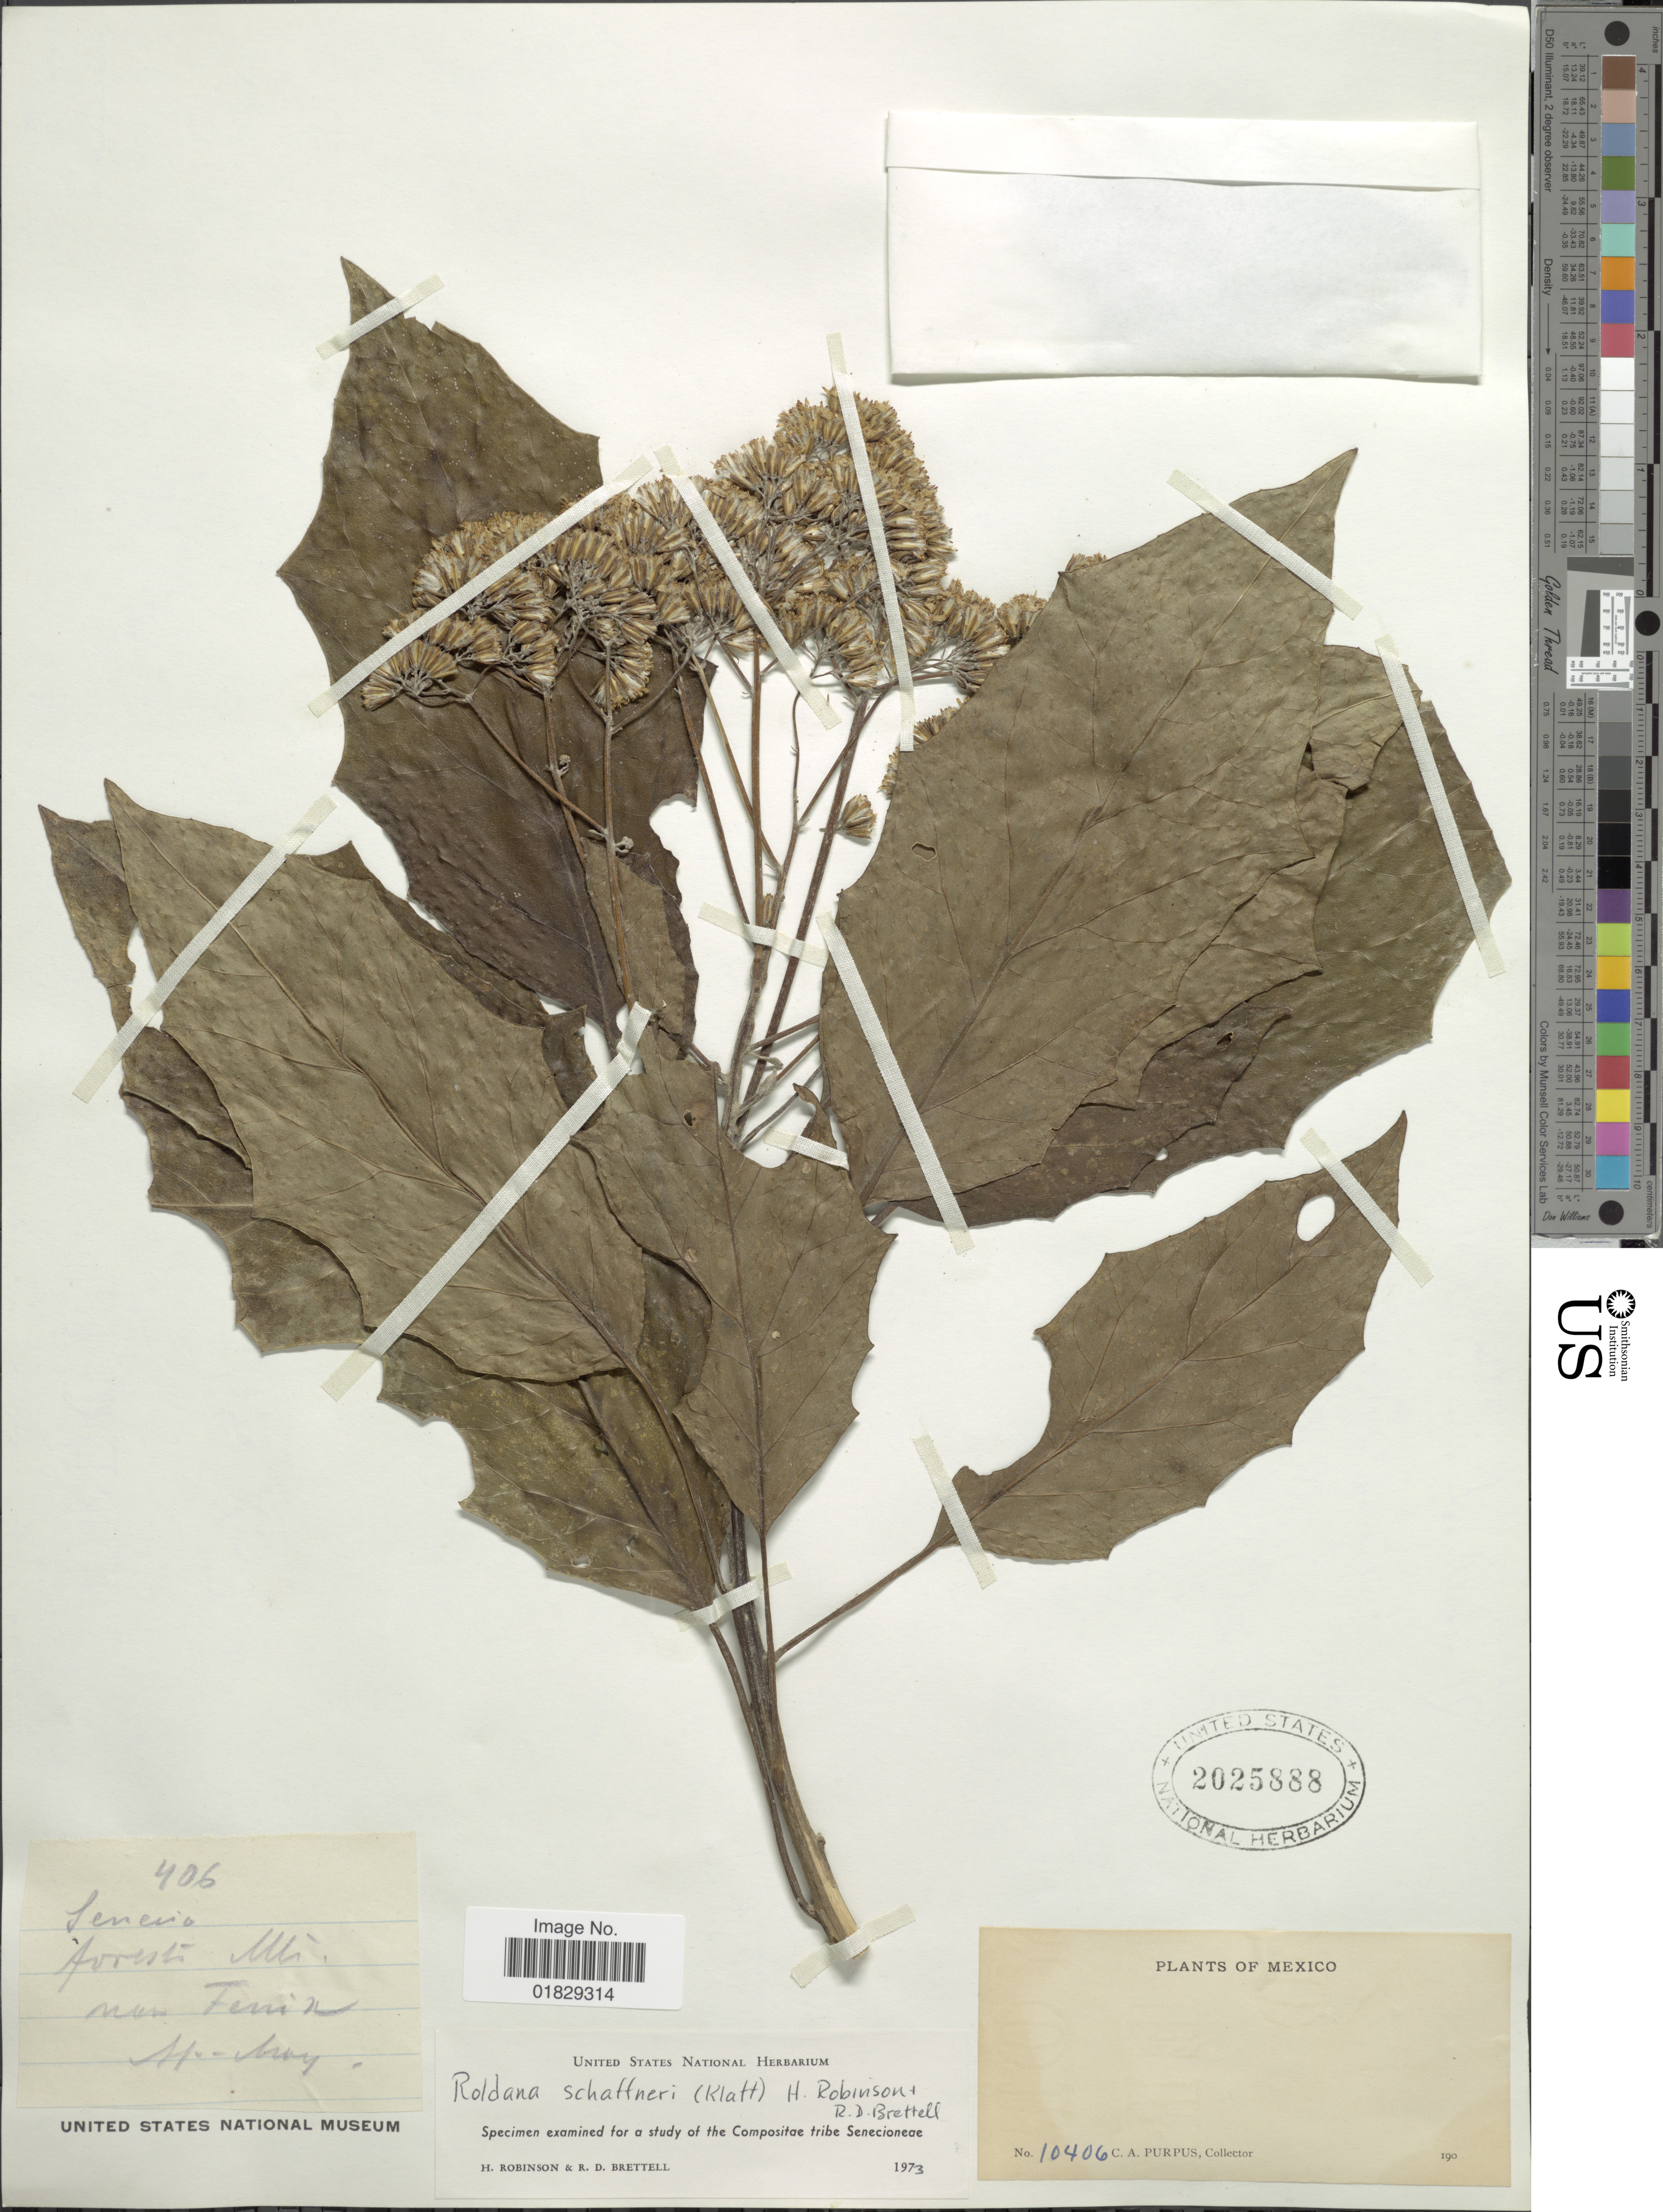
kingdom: Plantae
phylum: Tracheophyta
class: Magnoliopsida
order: Asterales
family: Asteraceae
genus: Roldana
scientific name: Roldana schaffneri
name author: (Sch. Bip. ex Klatt) H. Rob. & Brettell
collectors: C. A. Purpus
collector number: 406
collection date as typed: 190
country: Mexico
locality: Forests Mts. near Fenia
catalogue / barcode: US 2025888